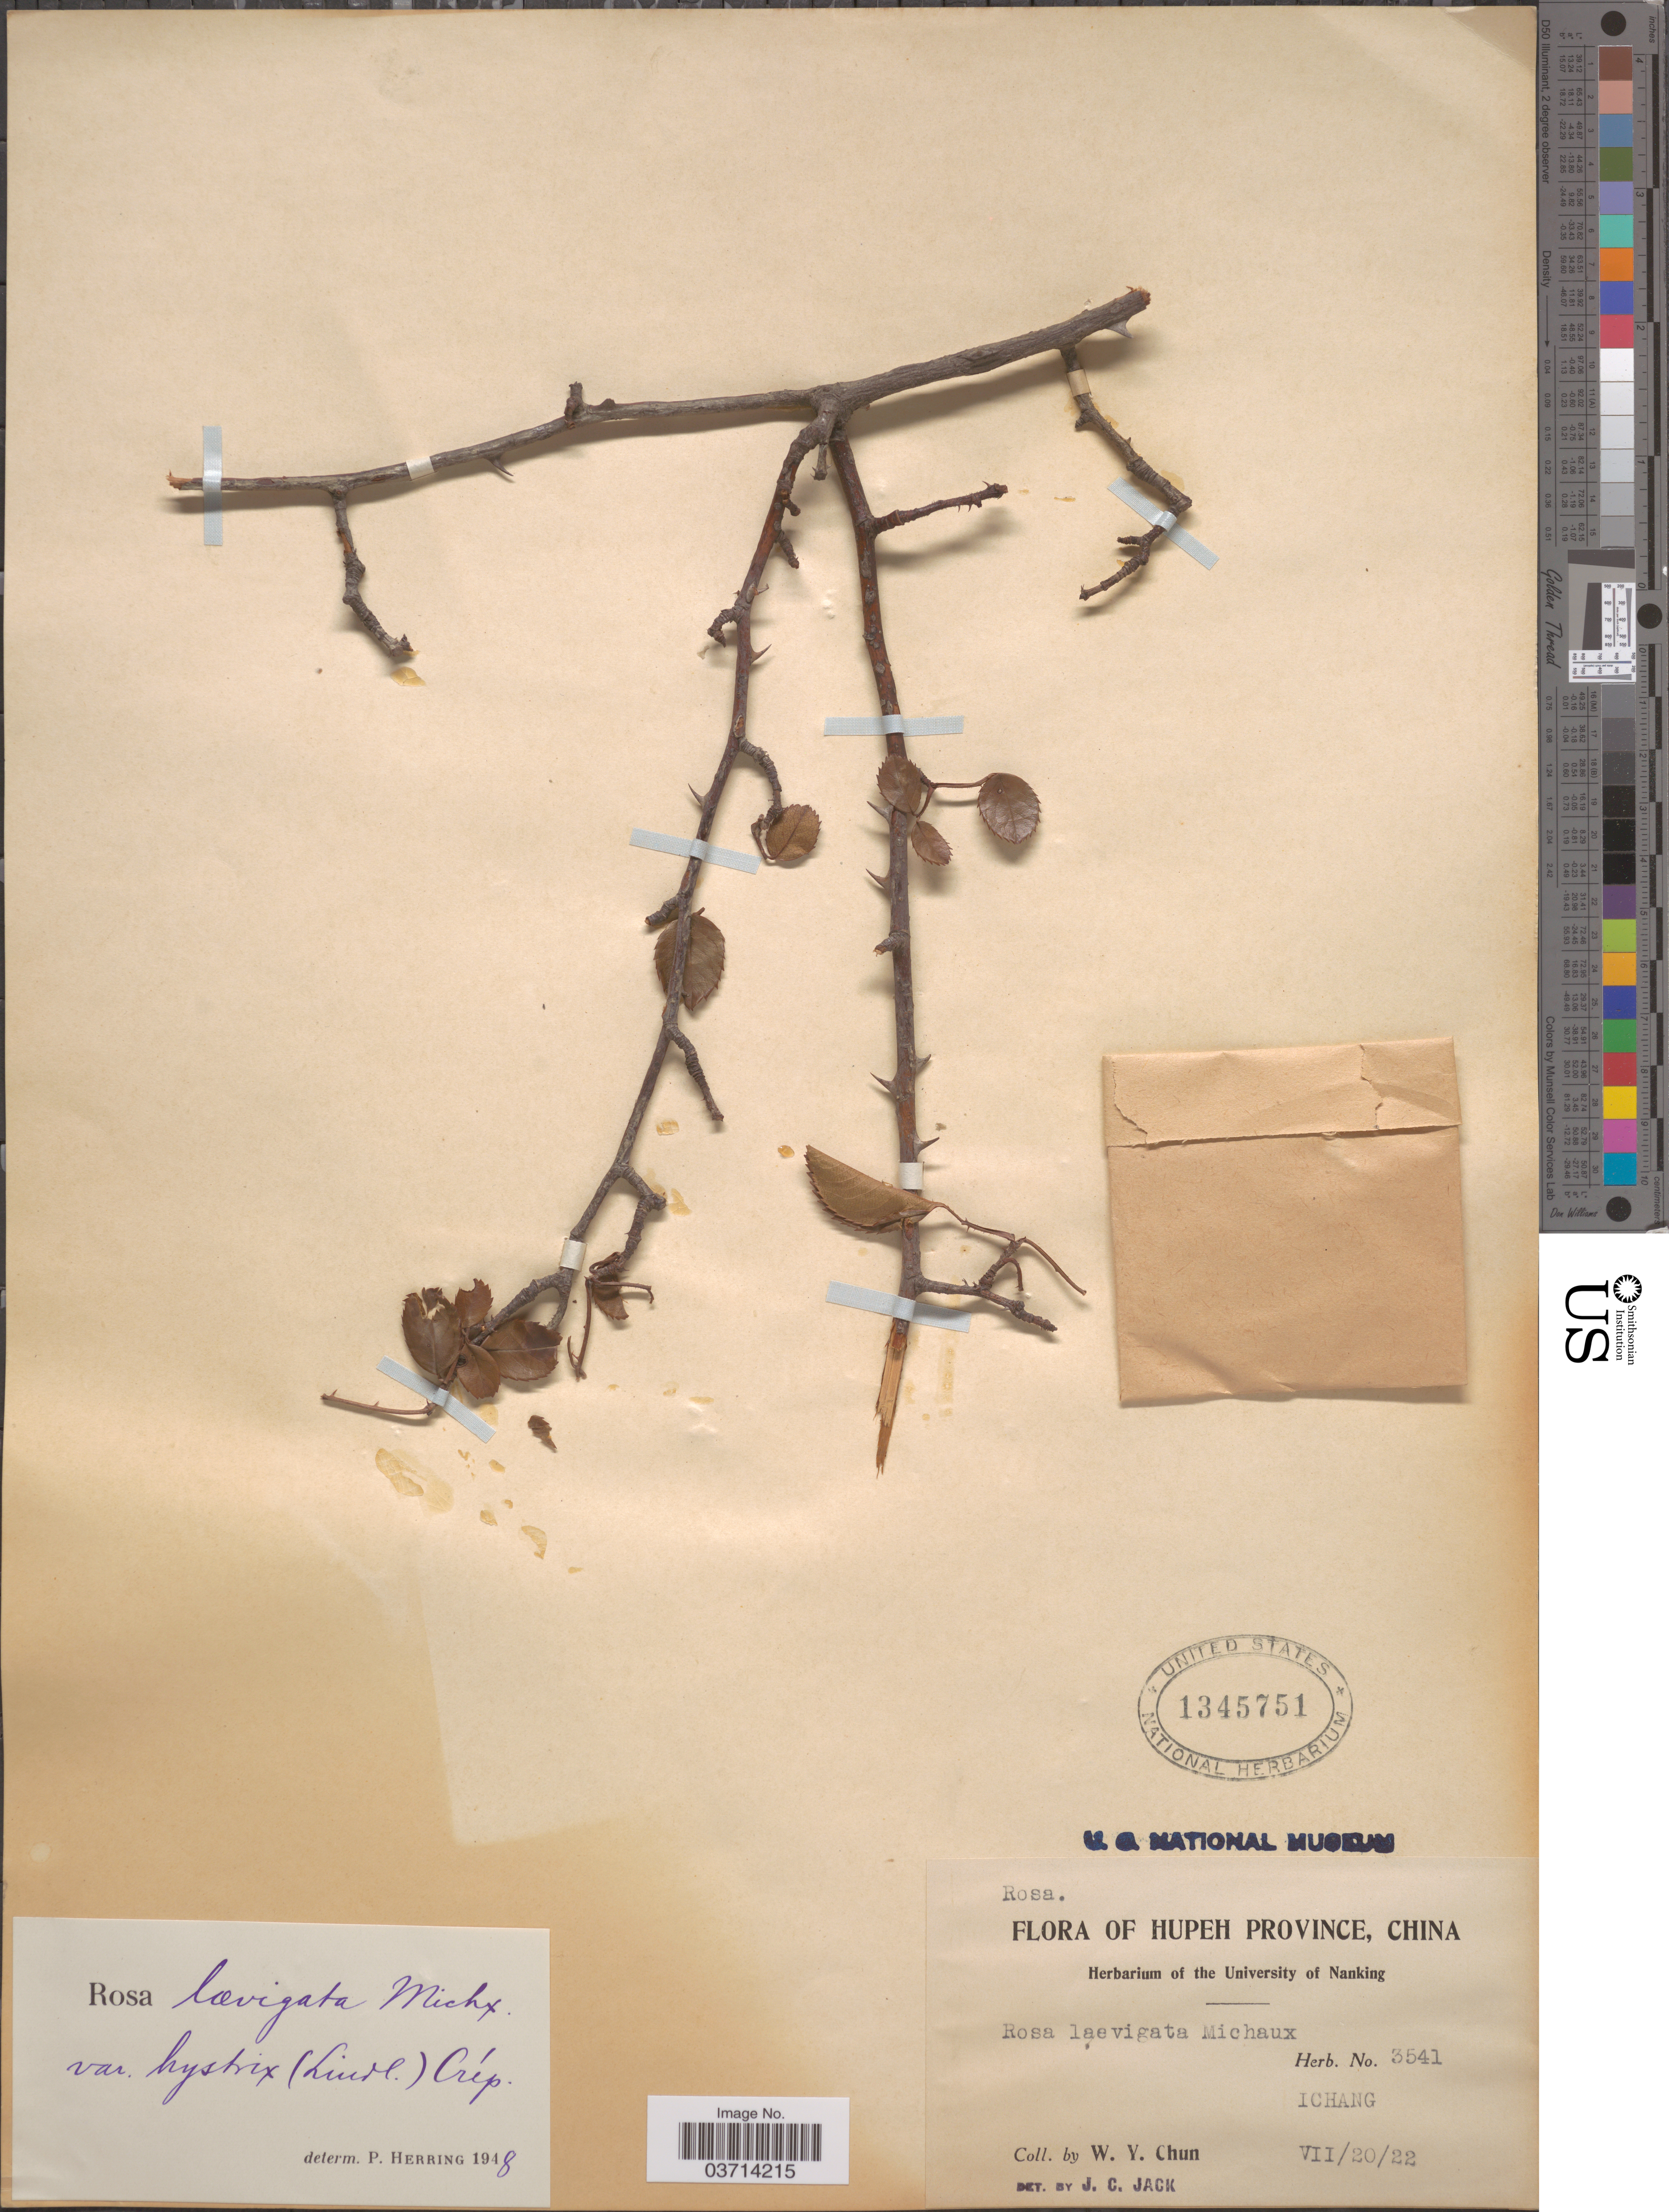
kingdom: Plantae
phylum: Tracheophyta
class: Magnoliopsida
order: Rosales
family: Rosaceae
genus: Rosa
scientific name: Rosa laevigata var. hystrix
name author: (Lindl.) Crép.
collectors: W. Y. Chun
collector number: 3541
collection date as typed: Transcribed d/m/y: 20/7/22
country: China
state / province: Hubei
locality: Hupeh Province. Ichang.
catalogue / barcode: US 1345751